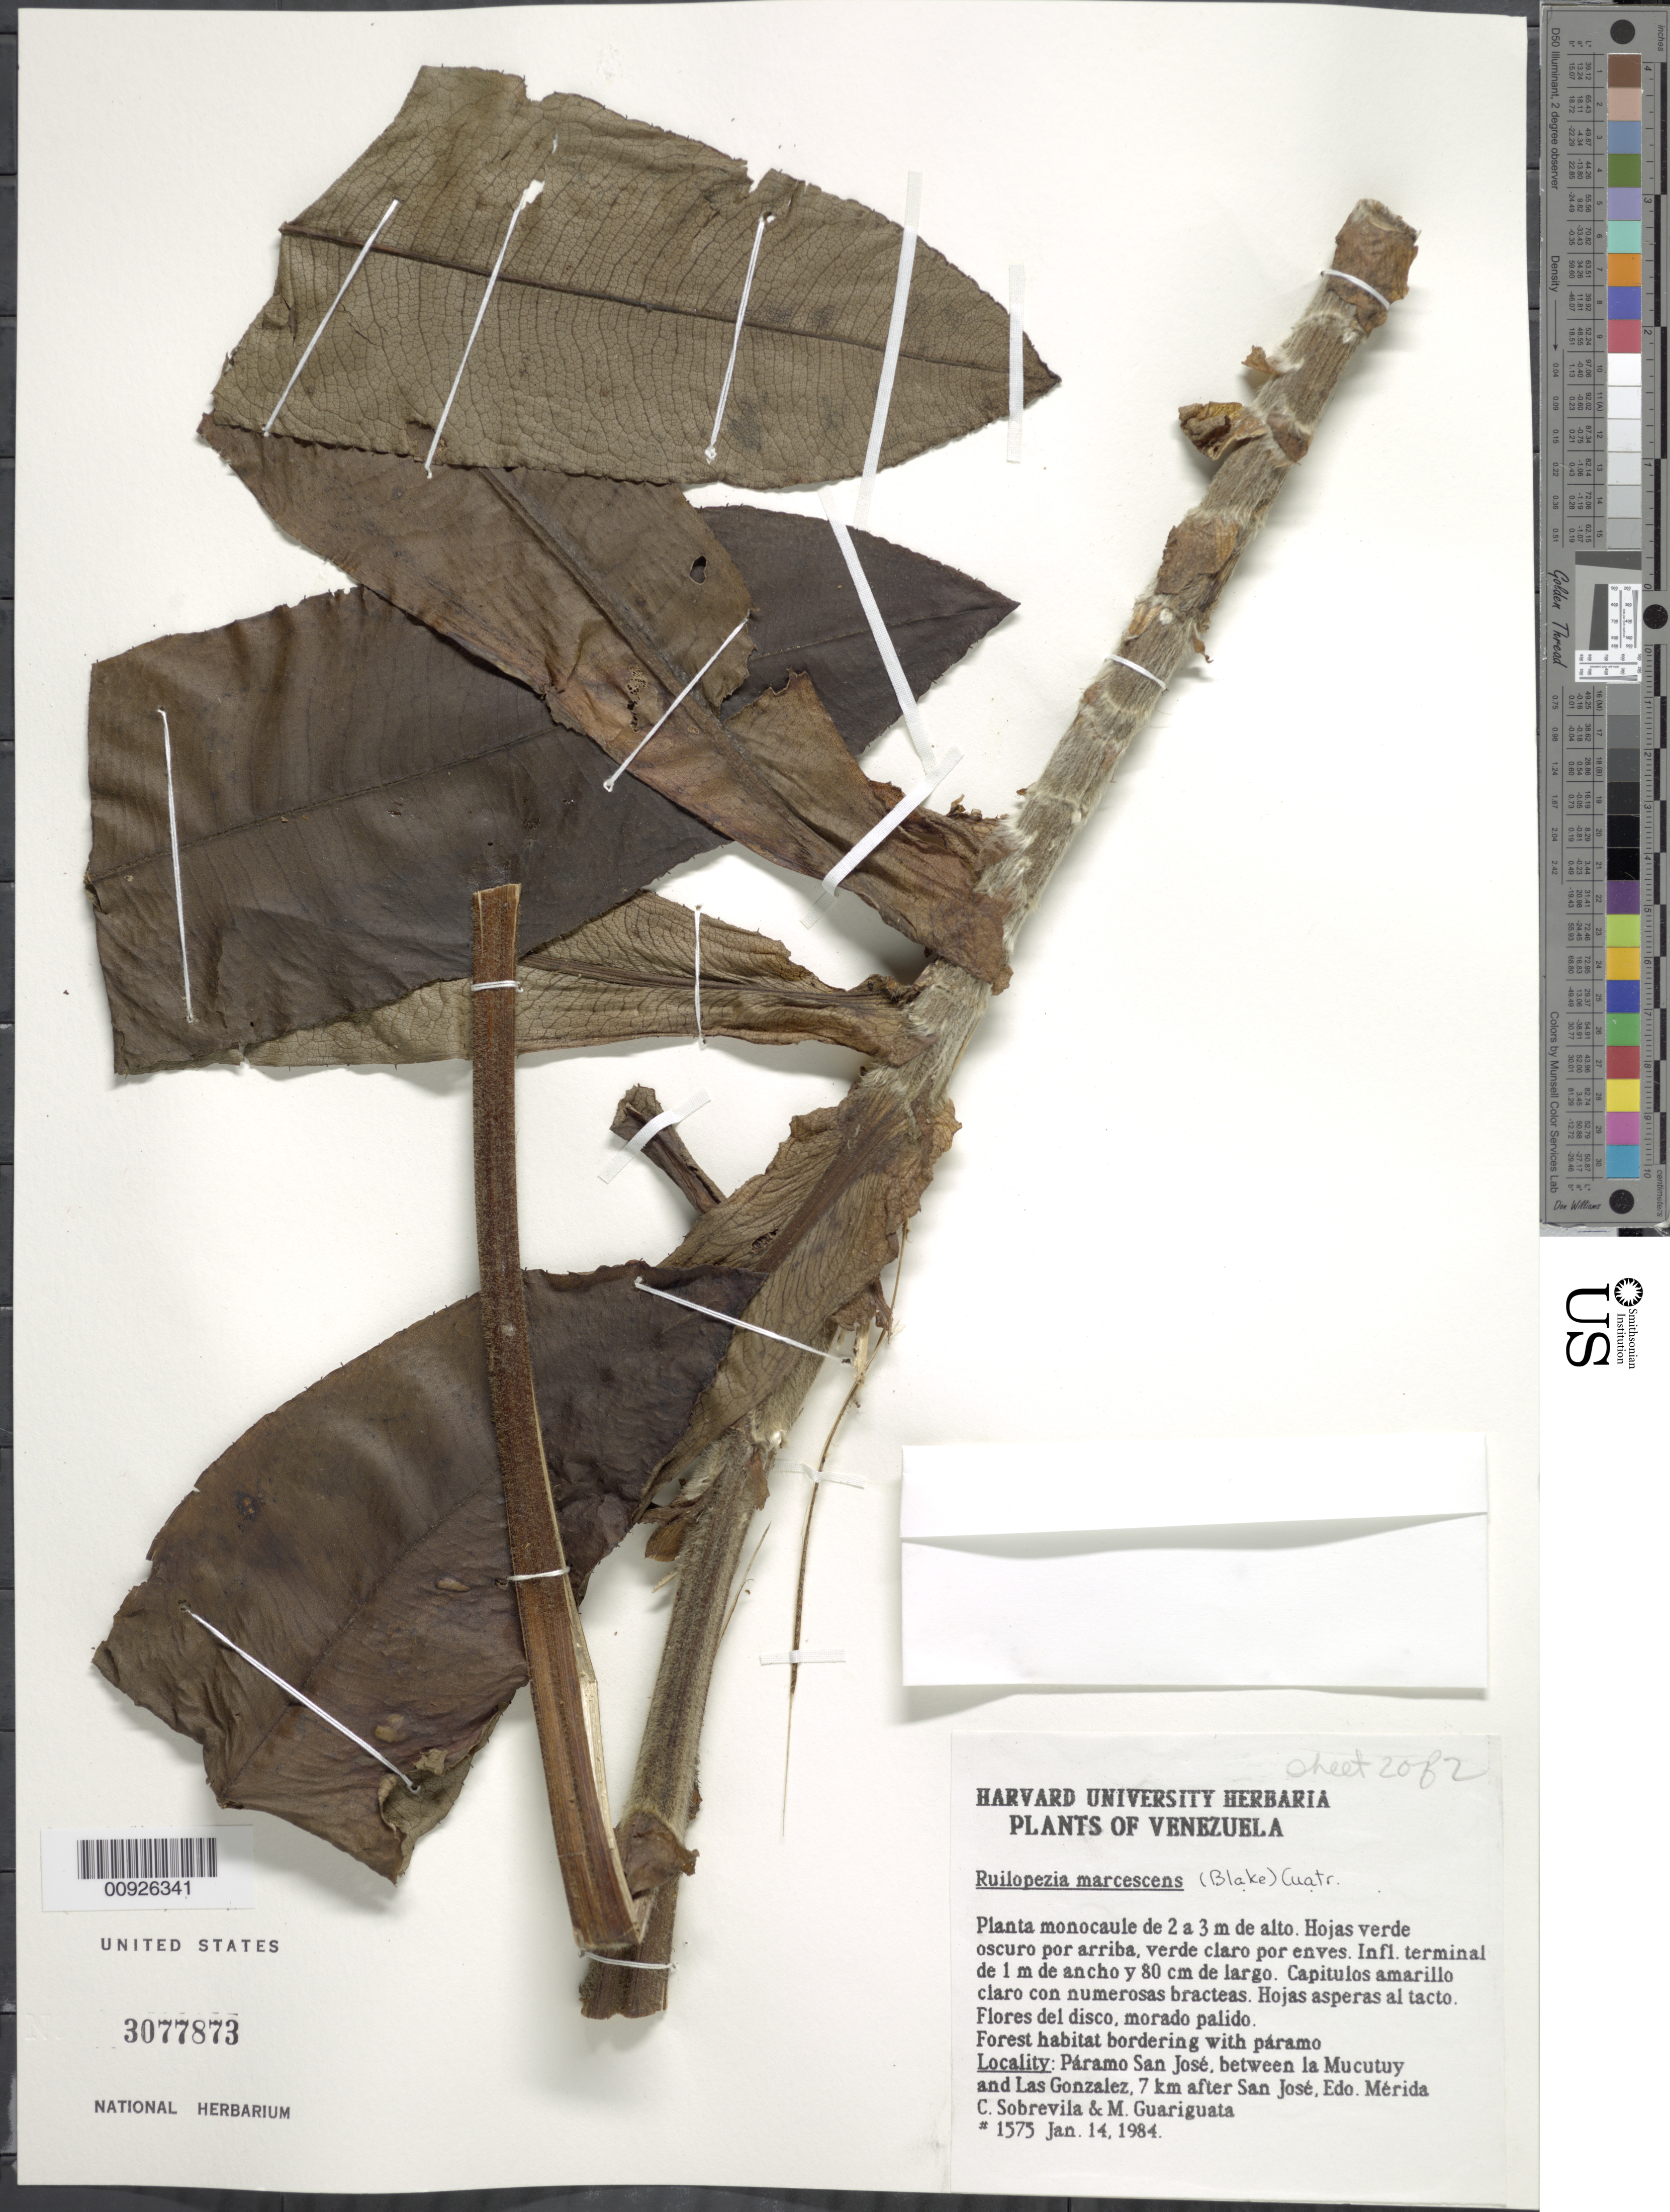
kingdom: Plantae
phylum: Tracheophyta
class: Magnoliopsida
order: Asterales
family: Asteraceae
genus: Ruilopezia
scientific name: Ruilopezia marcescens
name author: (S.F. Blake) Cuatrec.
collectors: C. Sobrevila & M. Guariguata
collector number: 1984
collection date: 1984-01-14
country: Venezuela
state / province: Mérida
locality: P. de San José. Between la Mucutuy and Las Gonzales, 7 km after San José.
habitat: Forest habitat bordering with páramo.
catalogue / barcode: US 3077873